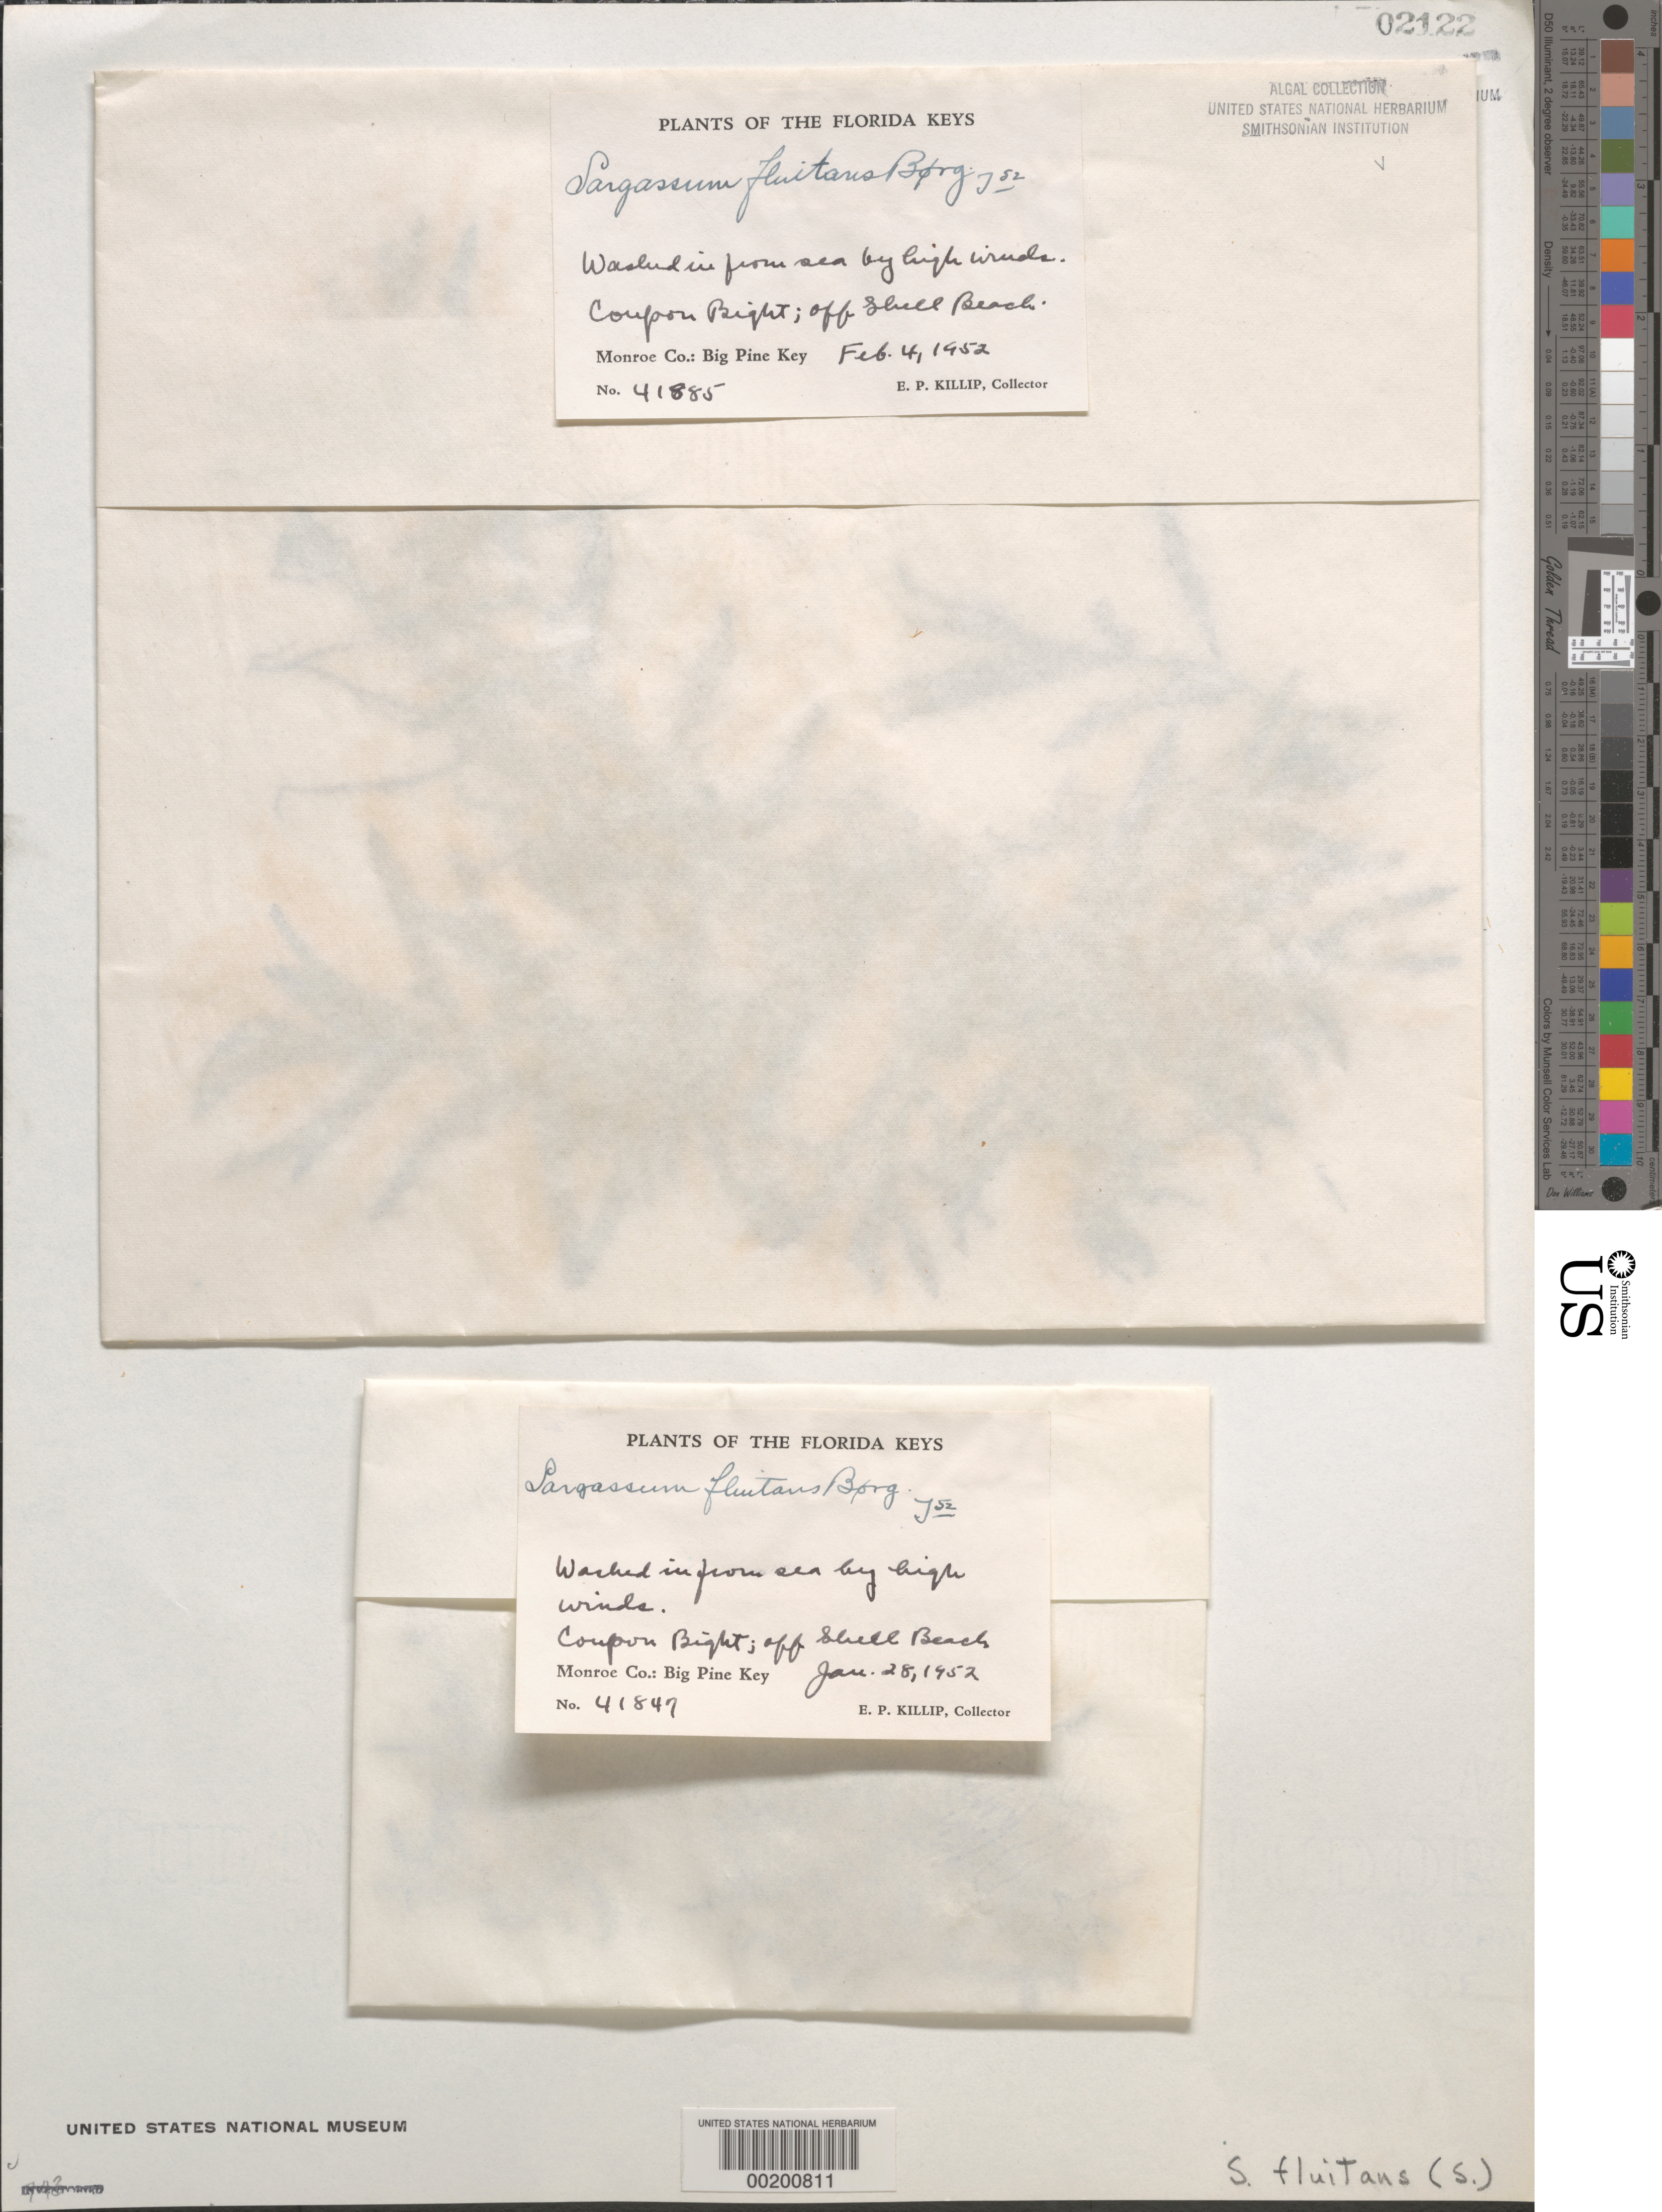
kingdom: Chromista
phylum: Ochrophyta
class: Phaeophyceae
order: Fucales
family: Sargassaceae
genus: Sargassum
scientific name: Sargassum fluitans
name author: (Børgesen) Børgesen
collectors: E. P. Killip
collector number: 21885 & 41847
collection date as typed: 28 Jan 1952 AND 04 Feb 1952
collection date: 1952-01-28,1952-02-04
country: United States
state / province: Florida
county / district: Monroe County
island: Big Pine Key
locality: Coupon Bight off Shell Beach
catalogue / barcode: US 2122